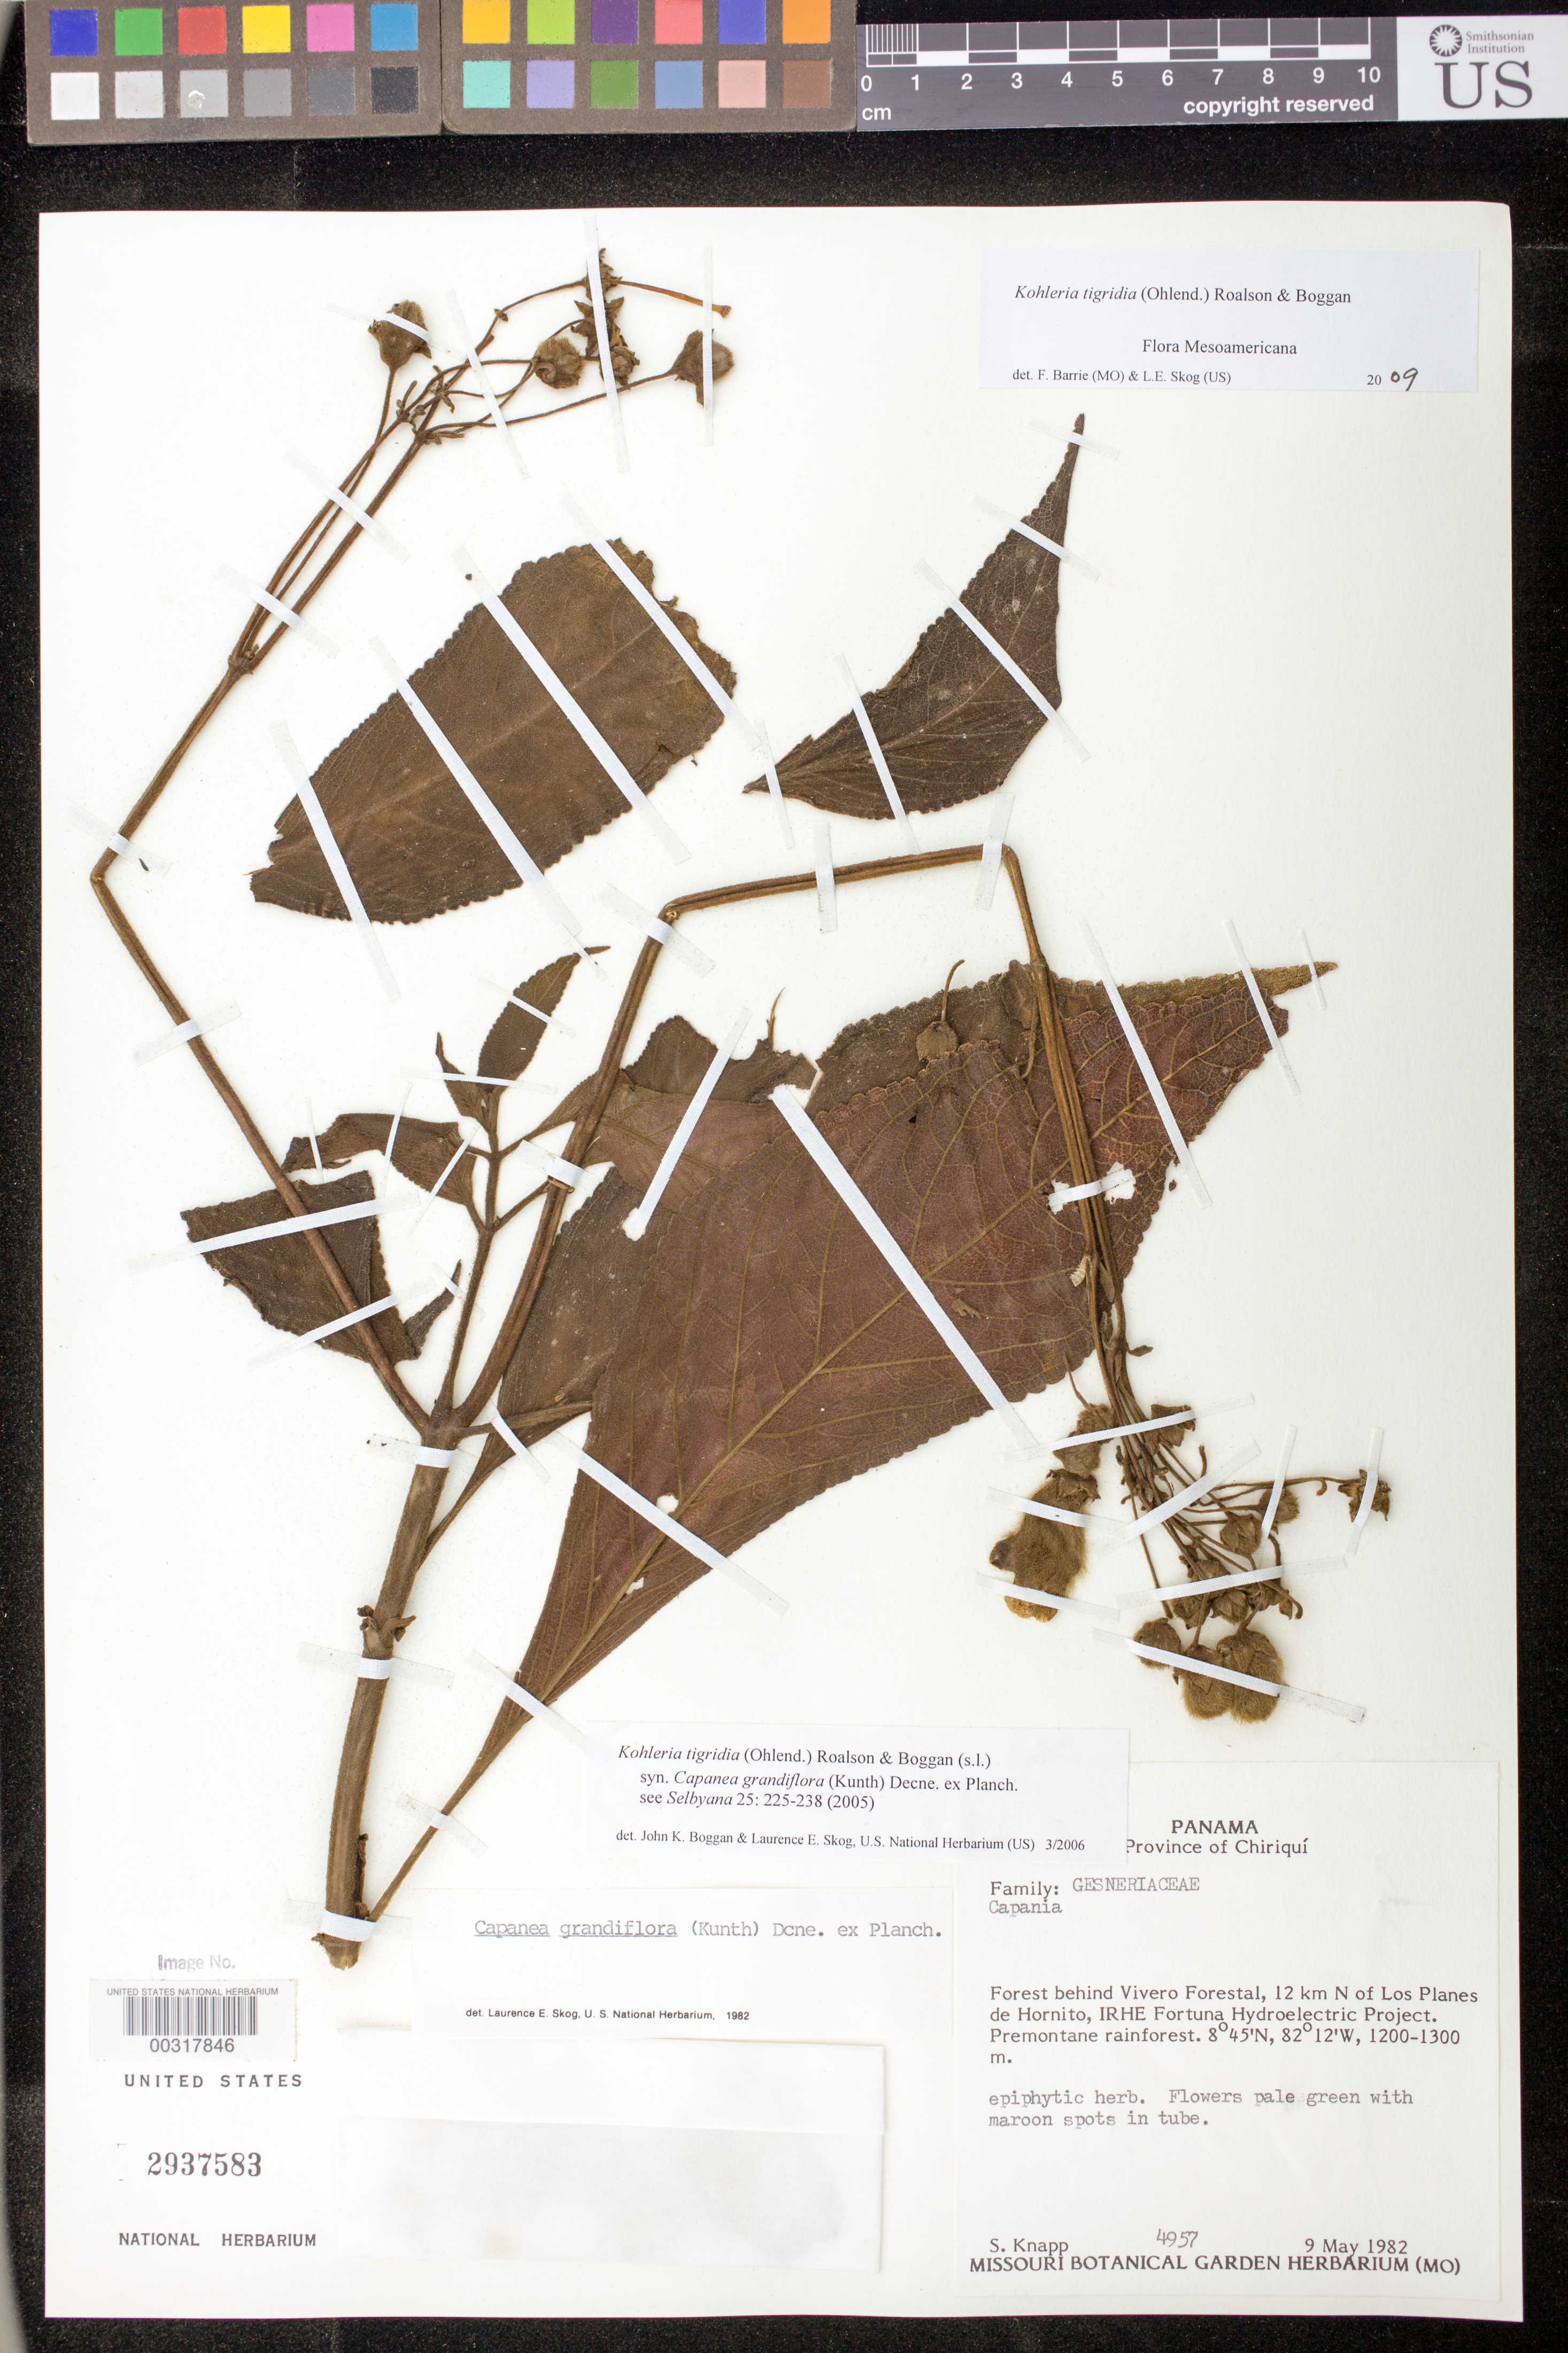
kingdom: Plantae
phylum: Tracheophyta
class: Magnoliopsida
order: Lamiales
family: Gesneriaceae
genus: Kohleria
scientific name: Kohleria tigridia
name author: (Ohlend.) Roalson & Boggan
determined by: Boggan, J. K.; Skog, L. E.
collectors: S. Knapp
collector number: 4957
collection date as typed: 09 May 1982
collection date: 1982-05-09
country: Panama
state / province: Chiriquí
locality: Forest behind Vivero Forestal, 12 km N of Los Planes de Hornito, IRHE Fortuna hydroelectric project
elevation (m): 1200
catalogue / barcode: US 2937583